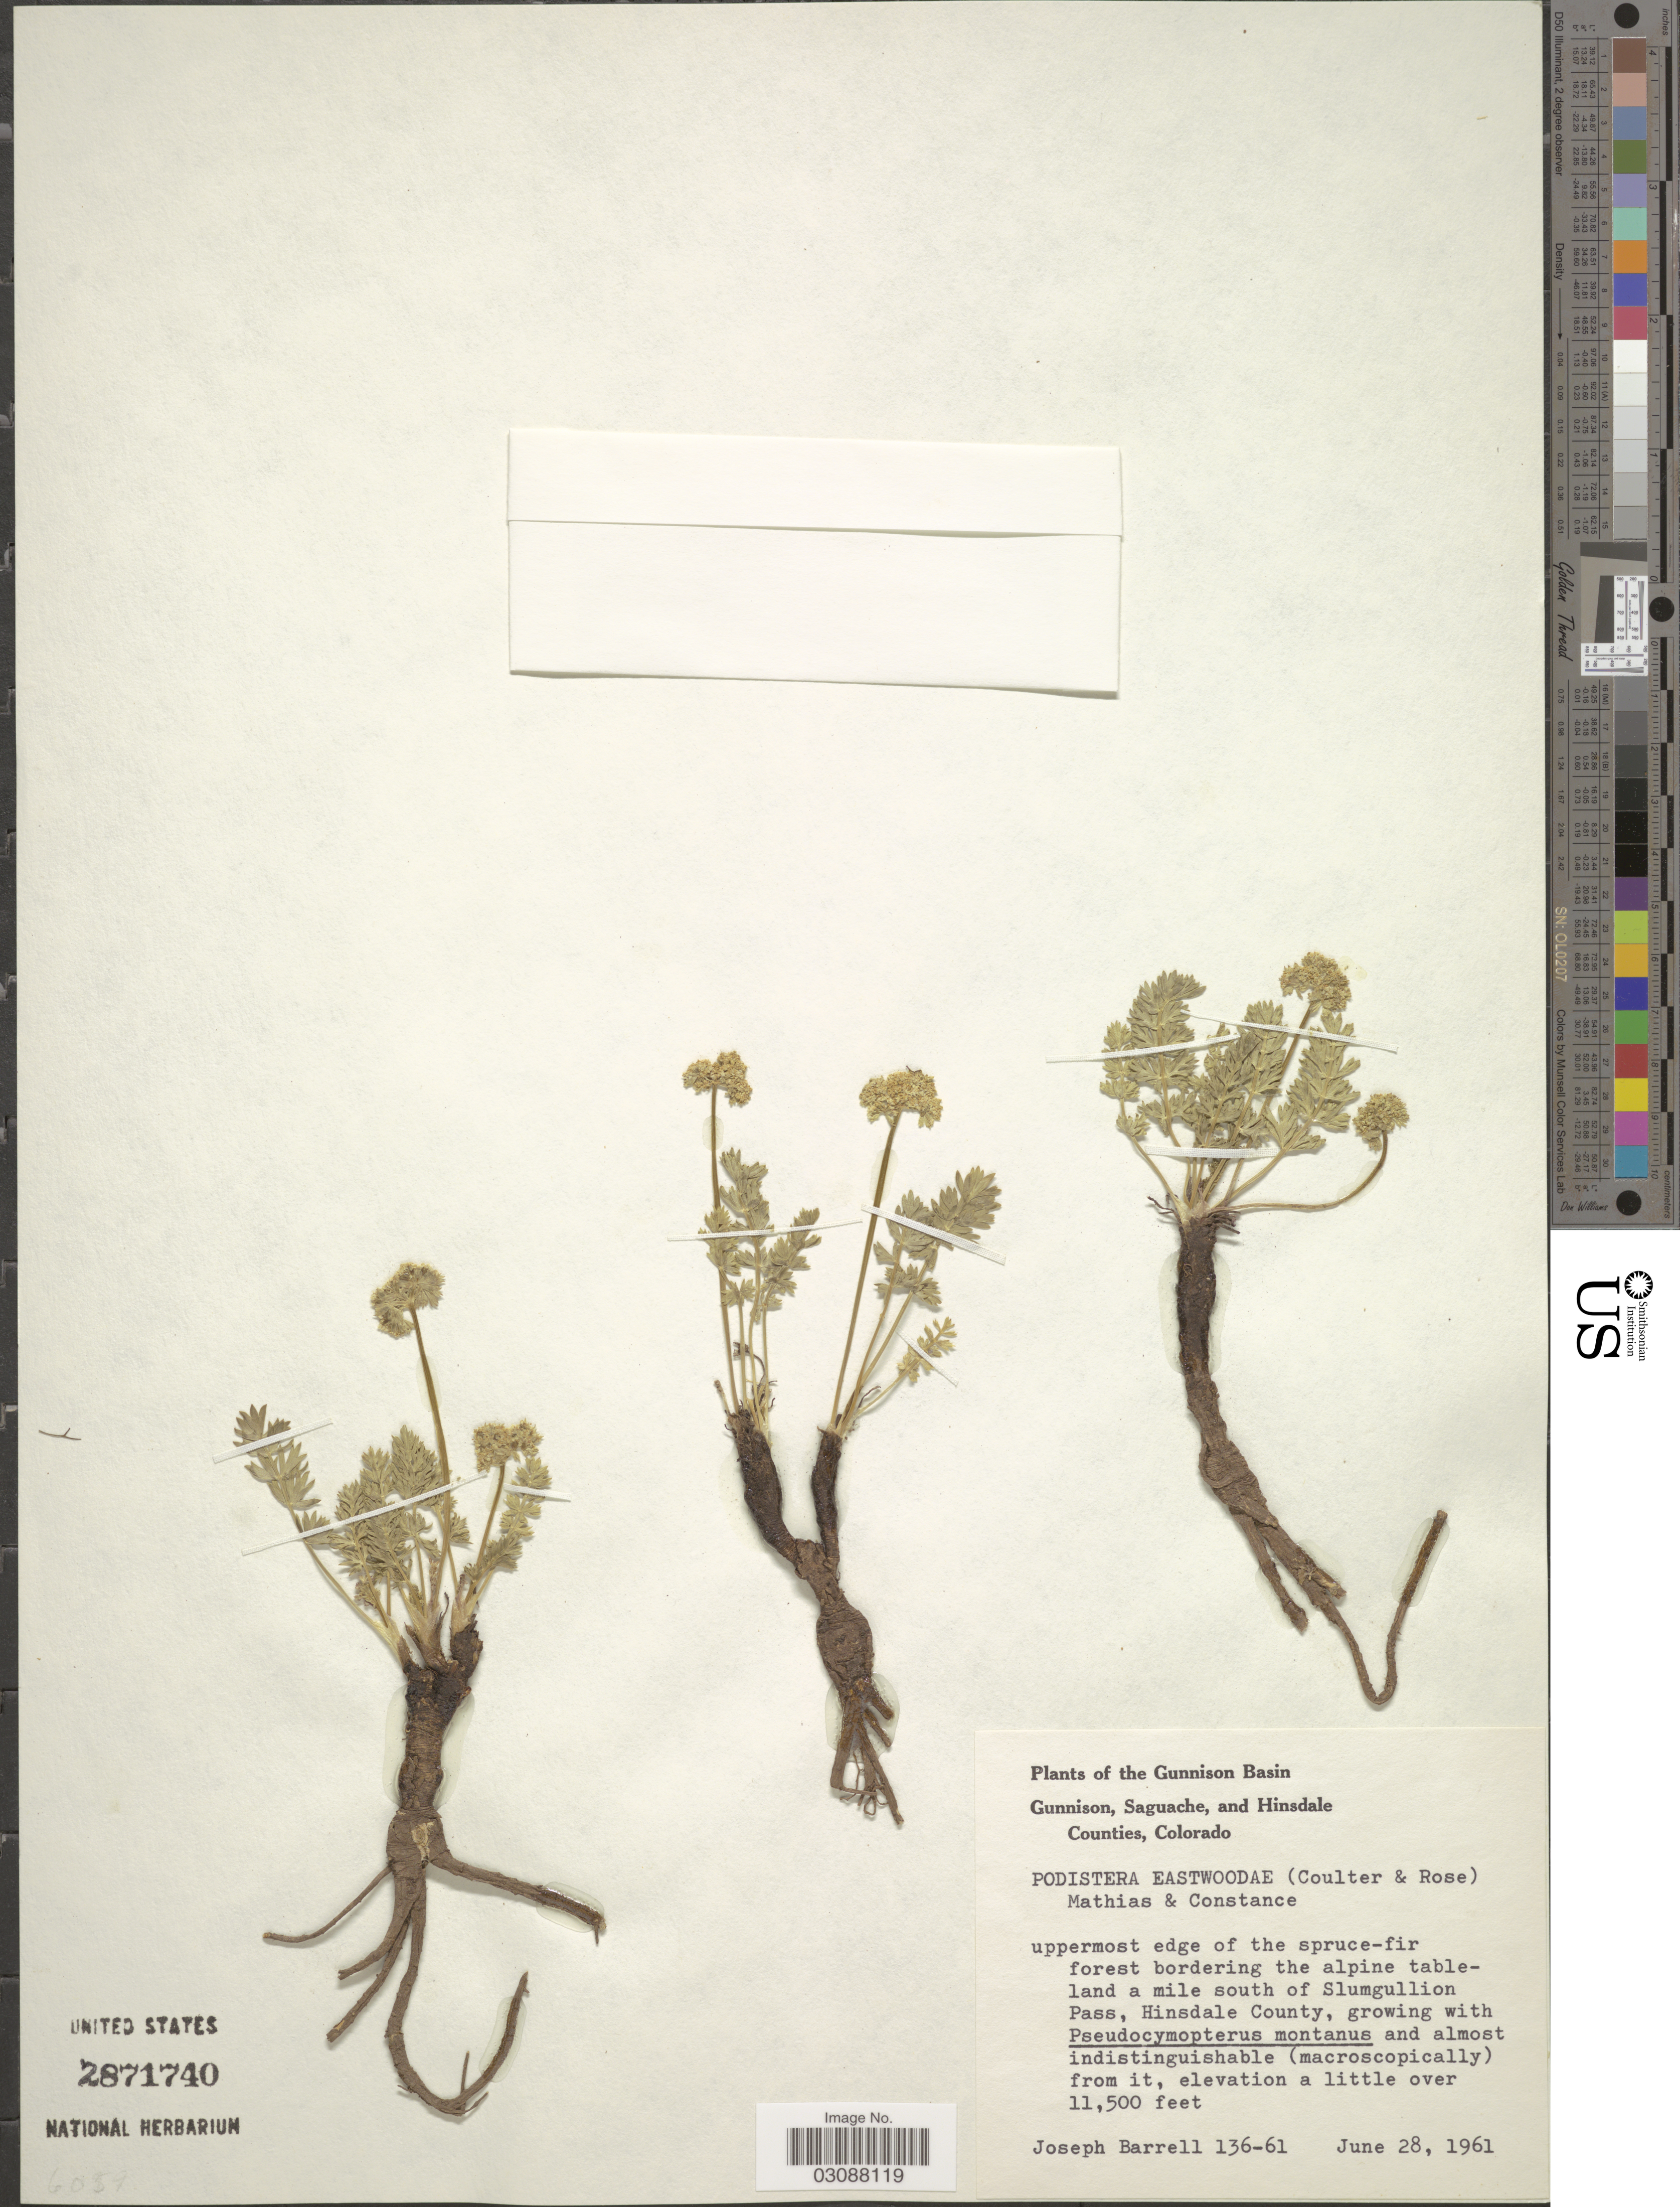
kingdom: Plantae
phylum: Tracheophyta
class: Magnoliopsida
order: Apiales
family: Apiaceae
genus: Podistera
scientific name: Podistera eastwoodiae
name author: (J.M. Coult. & Rose) Mathias & Constance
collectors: J. Barrell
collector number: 136-61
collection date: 1961-06-28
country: United States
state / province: Colorado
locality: The Gunnison Basin, uppermost edge of the spruce-fir forest bordering the alpine tableland a mile south of Slumgullion Pass, Hinsdale County.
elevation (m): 3505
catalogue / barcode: US 2871740